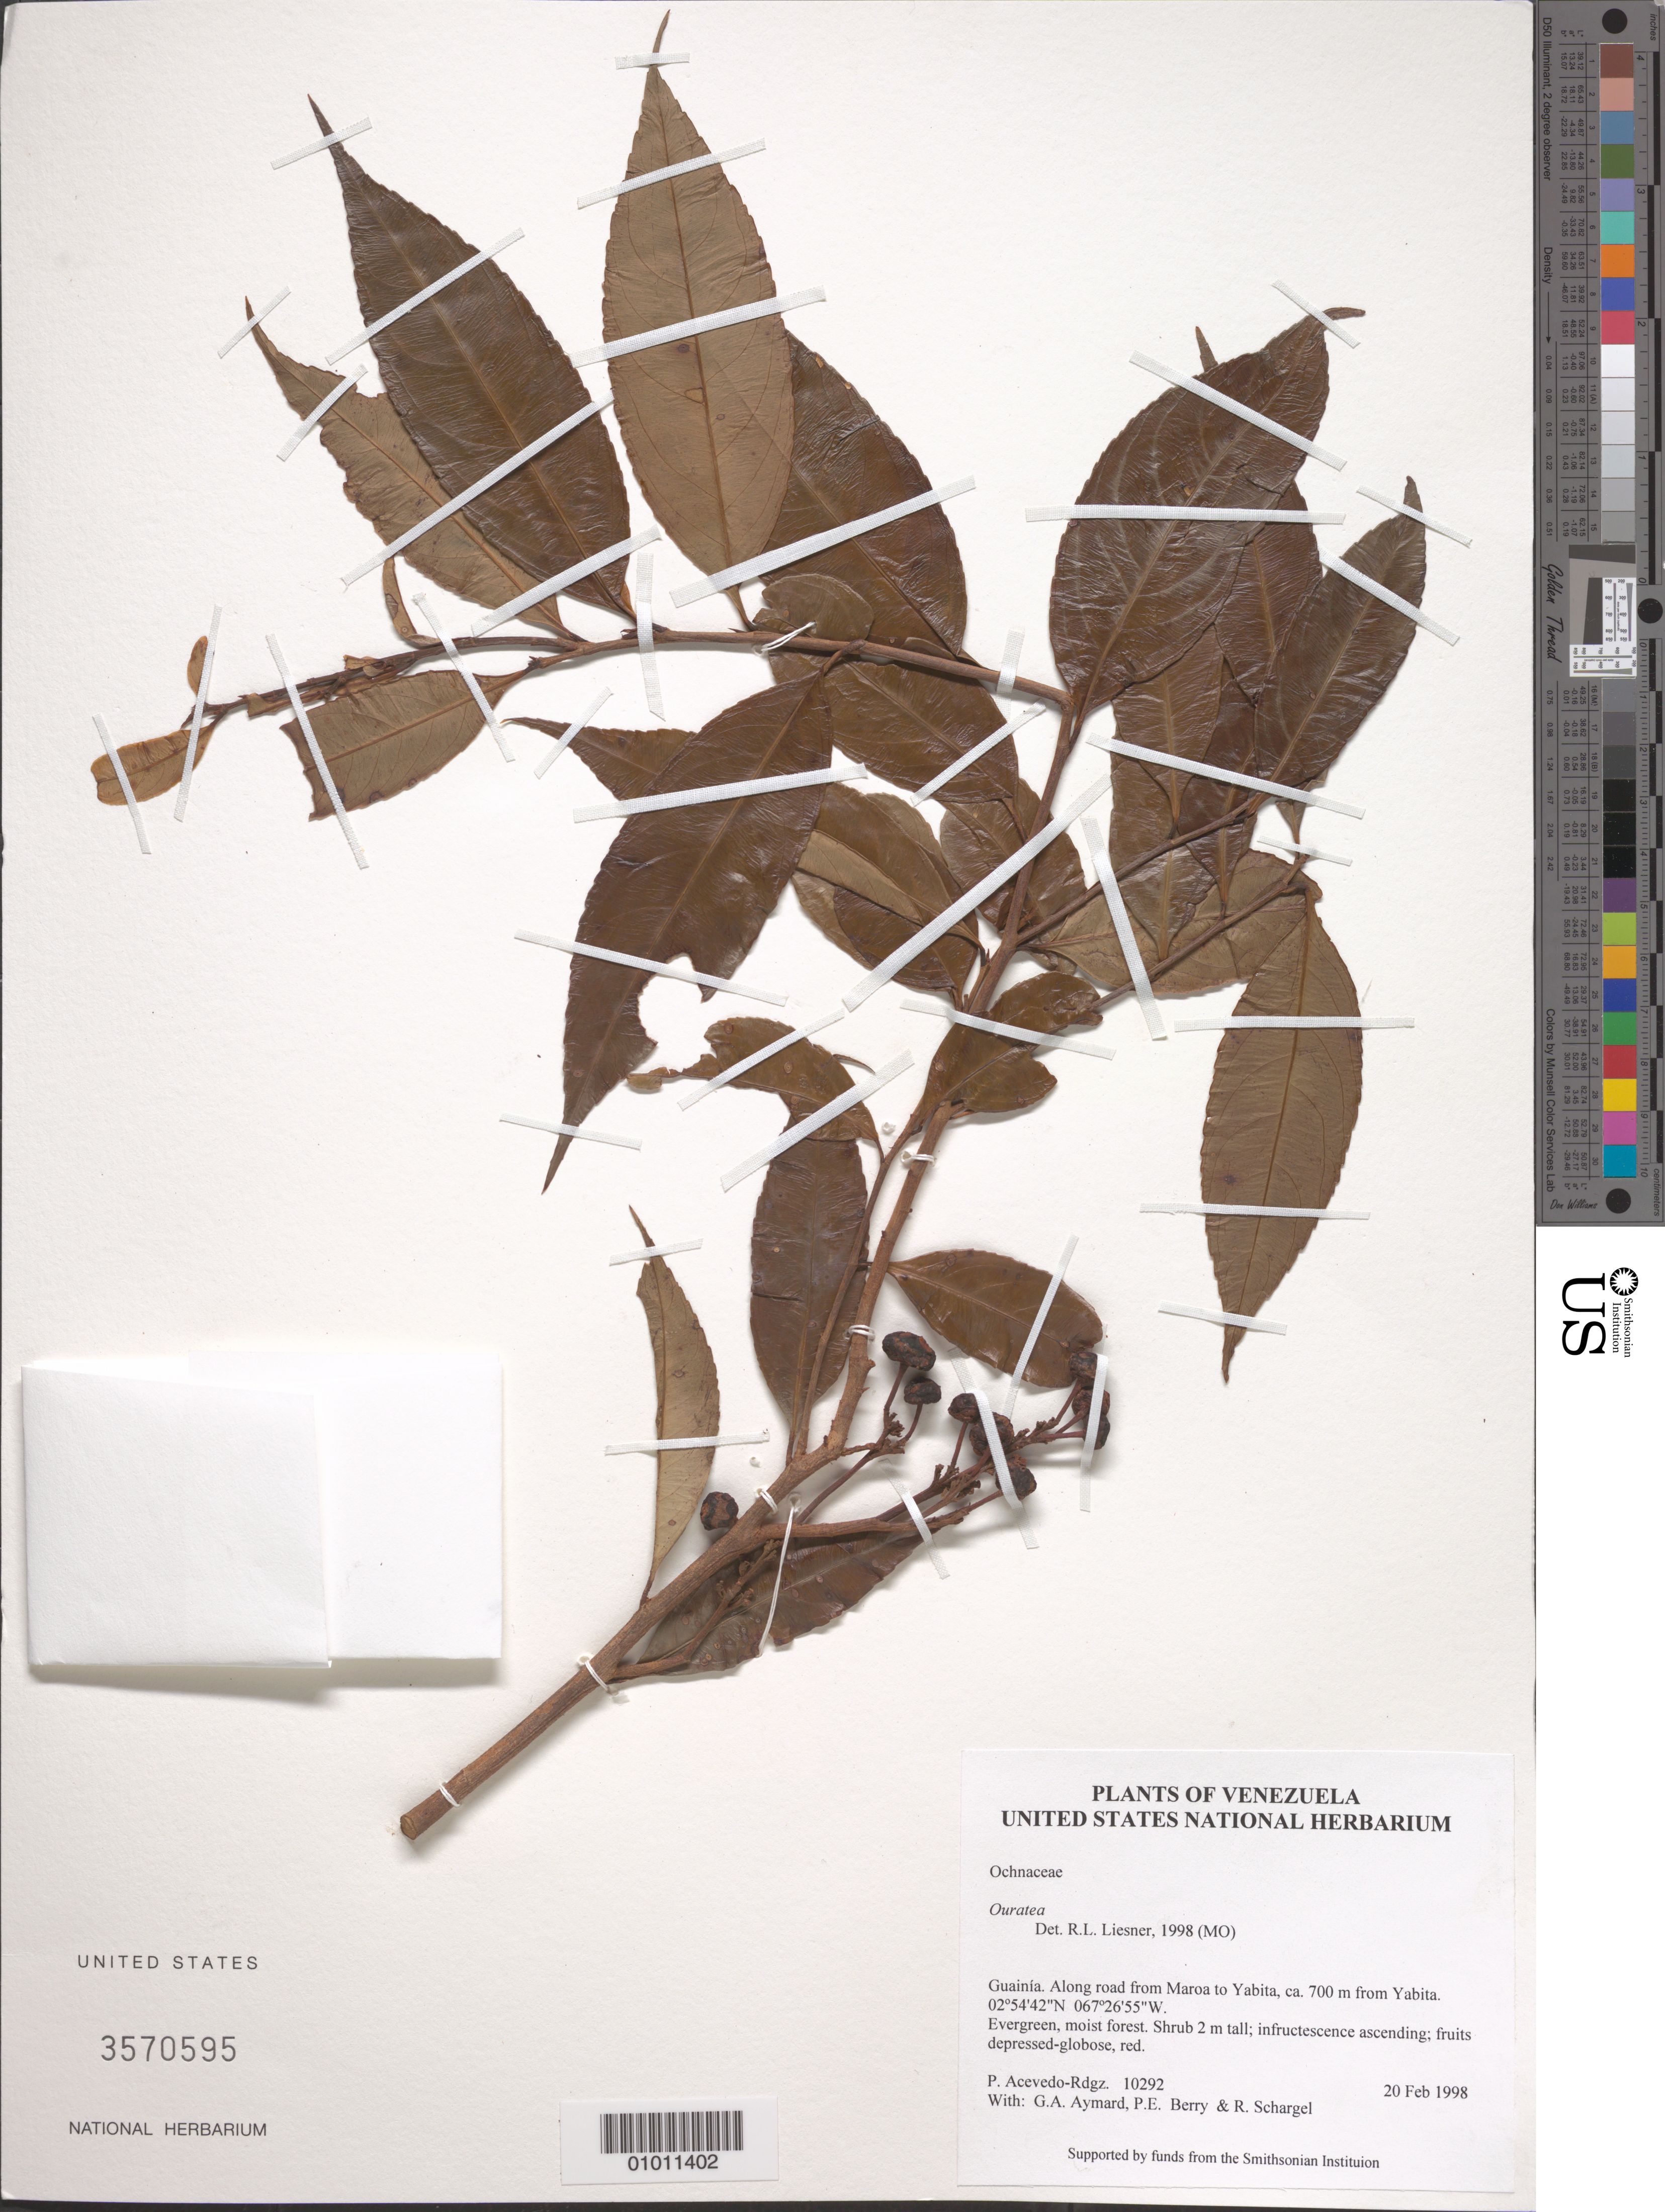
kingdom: Plantae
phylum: Tracheophyta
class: Magnoliopsida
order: Malpighiales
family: Ochnaceae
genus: Ouratea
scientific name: Ouratea sp.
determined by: Liesner, R. L.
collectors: P. Acevedo-Rodr., G. A. Aymard, P. E. Berry & R. Schargel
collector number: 10292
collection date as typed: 20 Feb 1998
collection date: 1998-02-20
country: Venezuela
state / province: Amazonas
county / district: Maroa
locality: Along road from Maroa to Yabita, ca. 700 m from Yabita.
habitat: Evergreen, moist forest.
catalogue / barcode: US 3570595